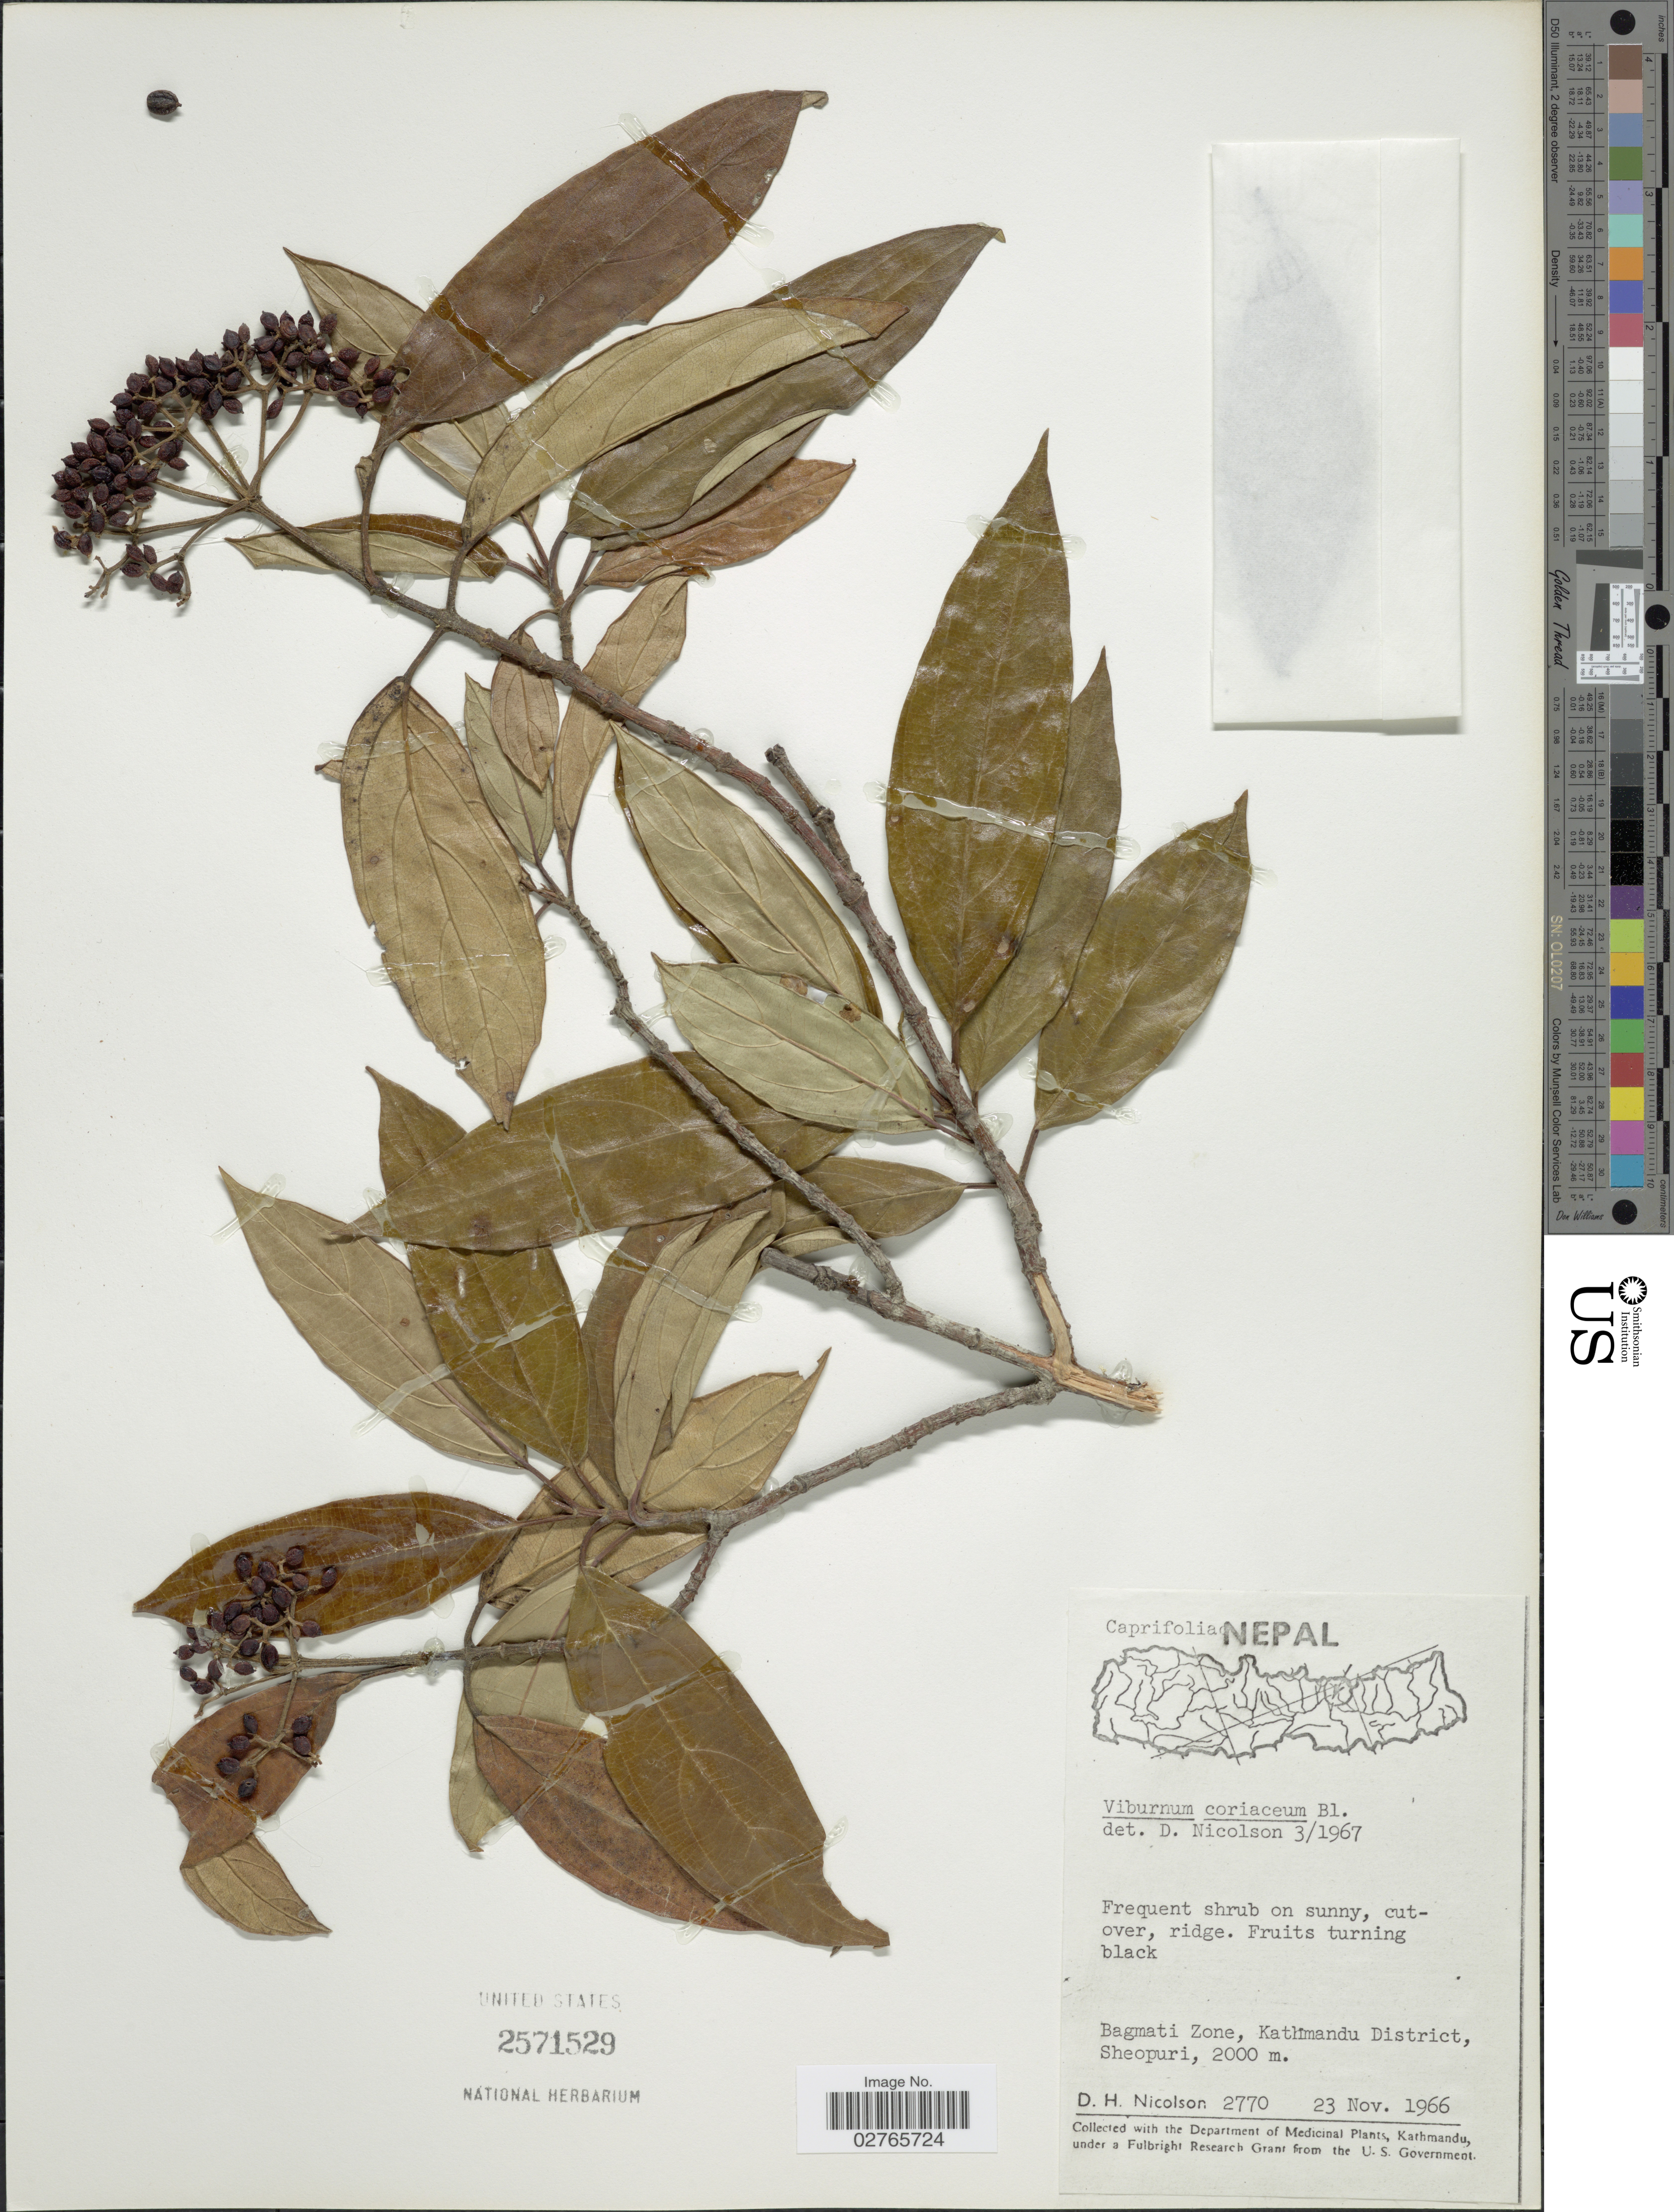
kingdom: Plantae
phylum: Tracheophyta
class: Magnoliopsida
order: Dipsacales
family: Viburnaceae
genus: Viburnum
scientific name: Viburnum cylindricum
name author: Buch.-Ham.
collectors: D. H. Nicolson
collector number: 2770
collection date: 1966-11-23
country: Nepal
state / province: Bagmati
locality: Bagmati Zone, Kathmandu District, Sheopuri.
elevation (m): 2000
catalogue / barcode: US 2571529